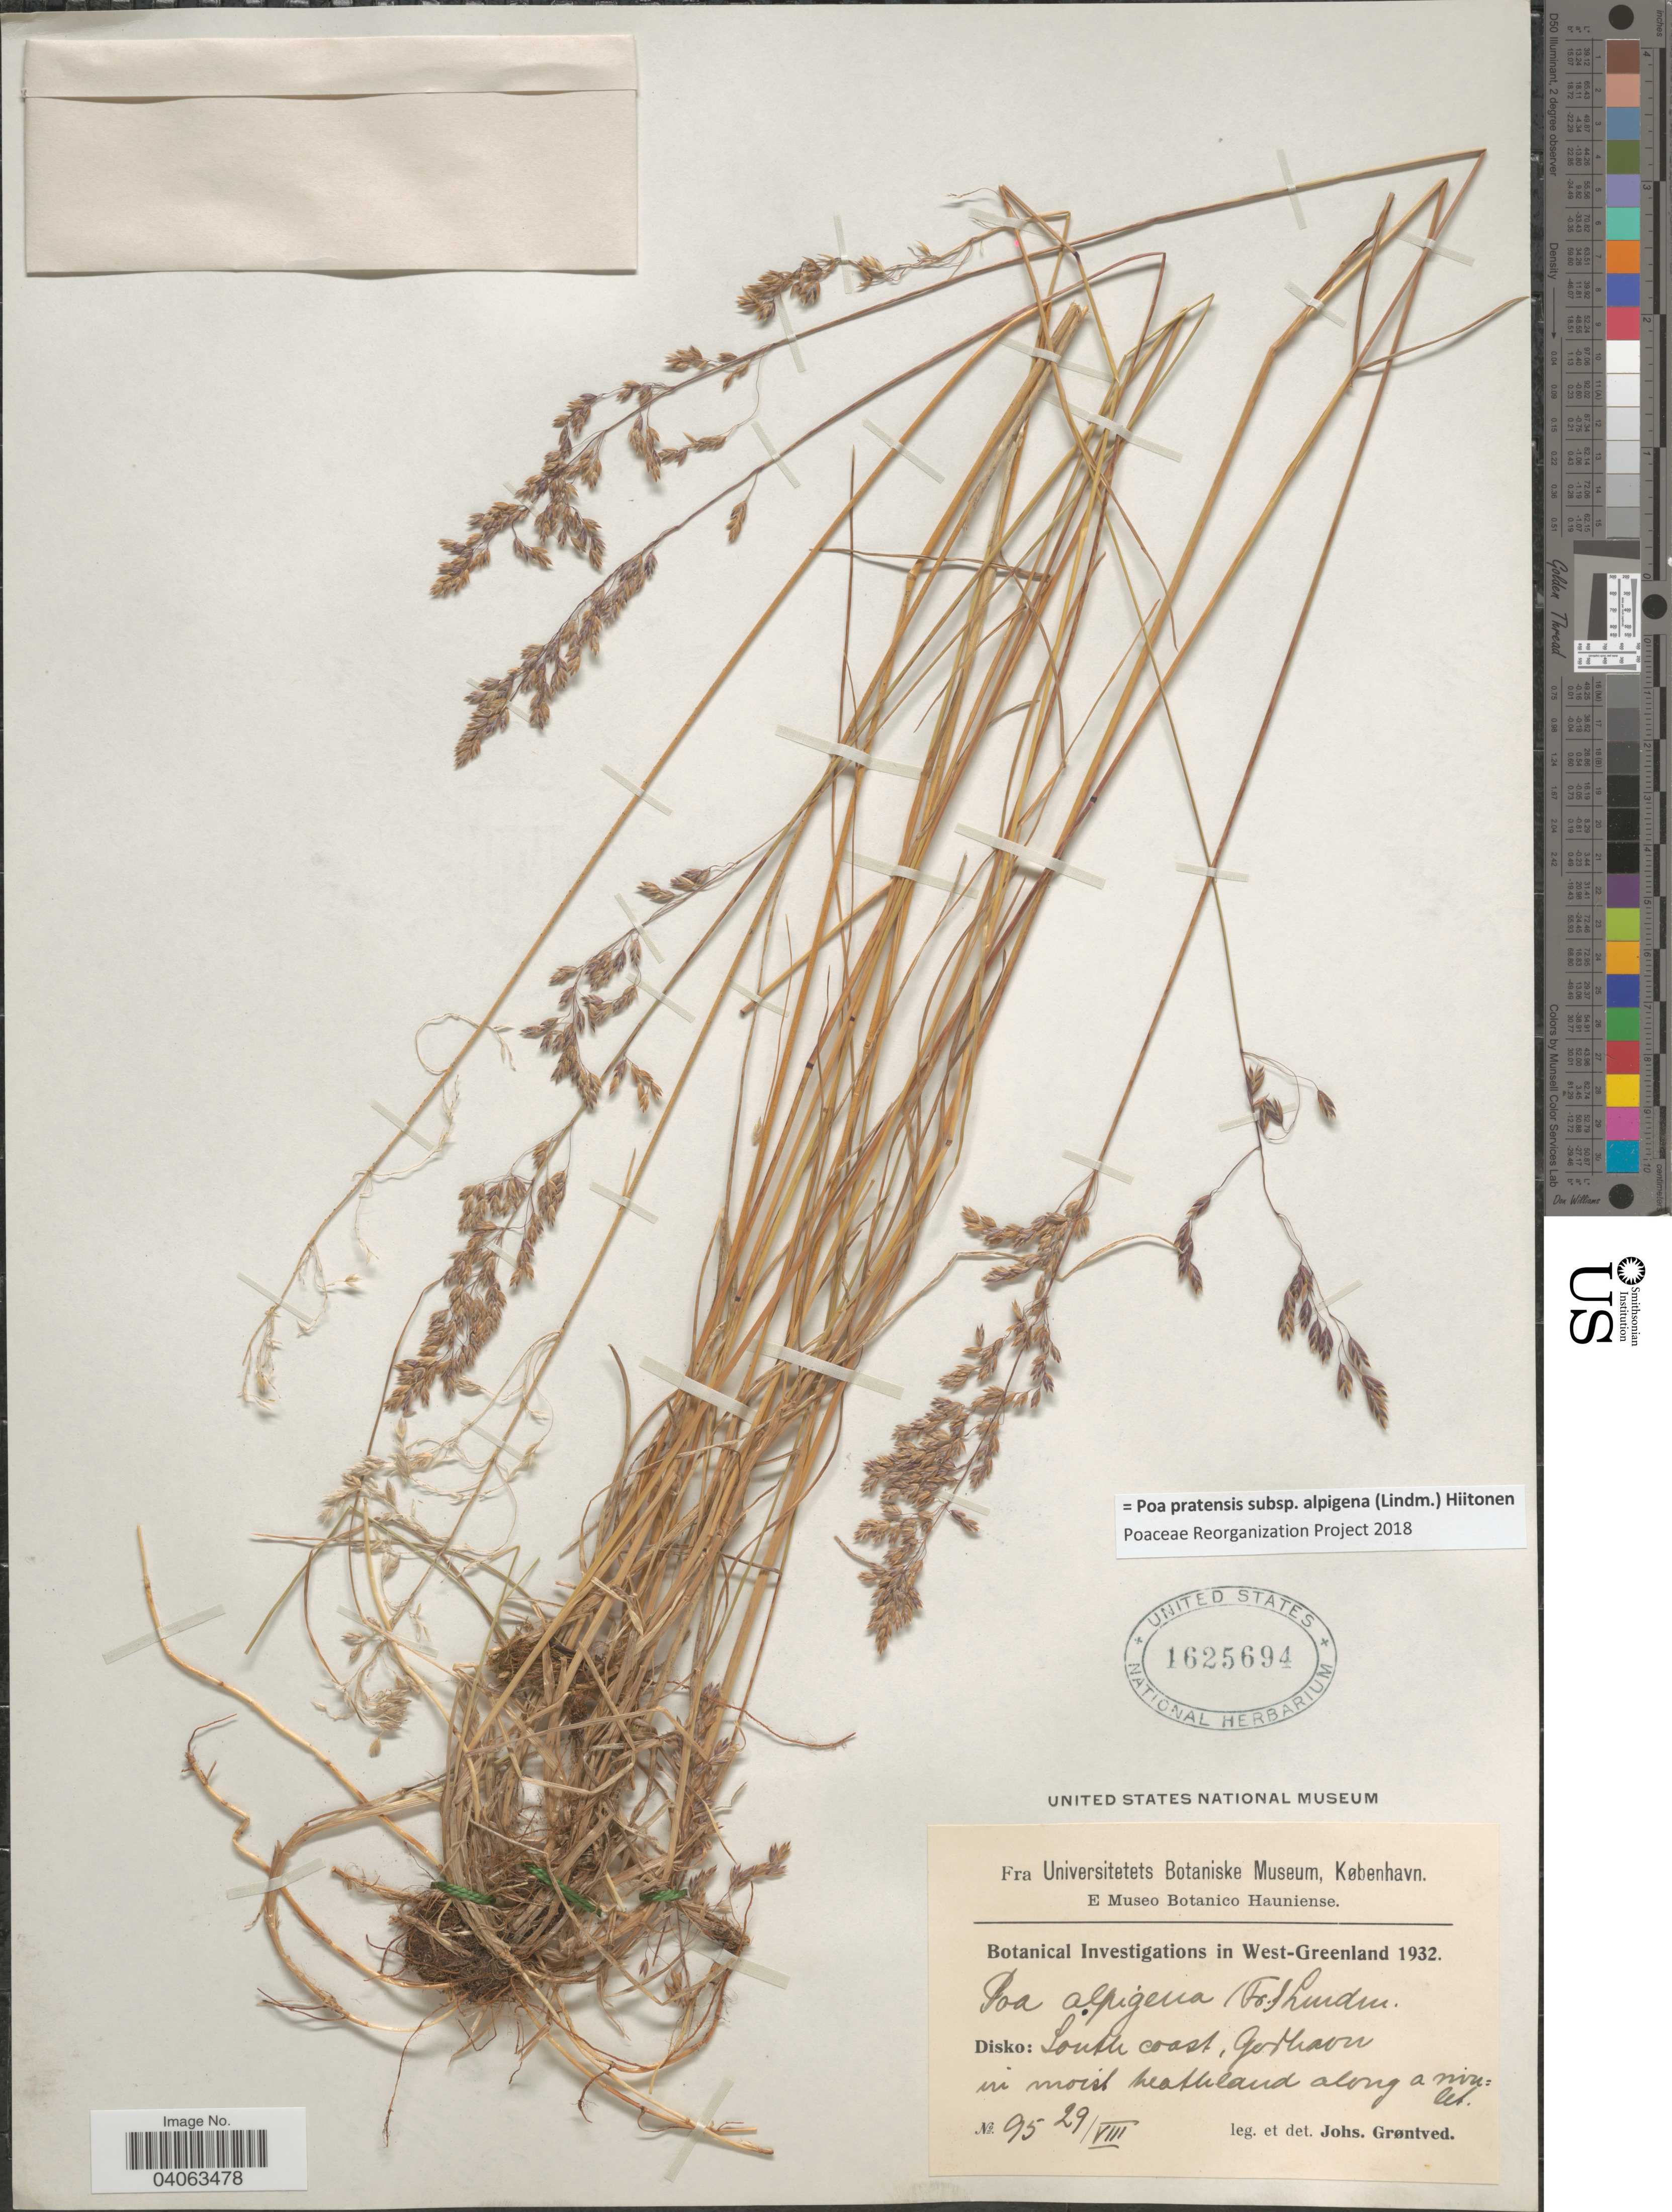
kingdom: Plantae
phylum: Tracheophyta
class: Liliopsida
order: Poales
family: Poaceae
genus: Poa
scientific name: Poa pratensis subsp. alpigena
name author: (Lindm.) Hiitonen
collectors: J. Grøntved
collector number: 95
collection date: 1932-08-29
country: Greenland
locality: West-Greenland. Disko: South coast, Godhavn in moist heathland along a rivulet.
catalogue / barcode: US 1625694